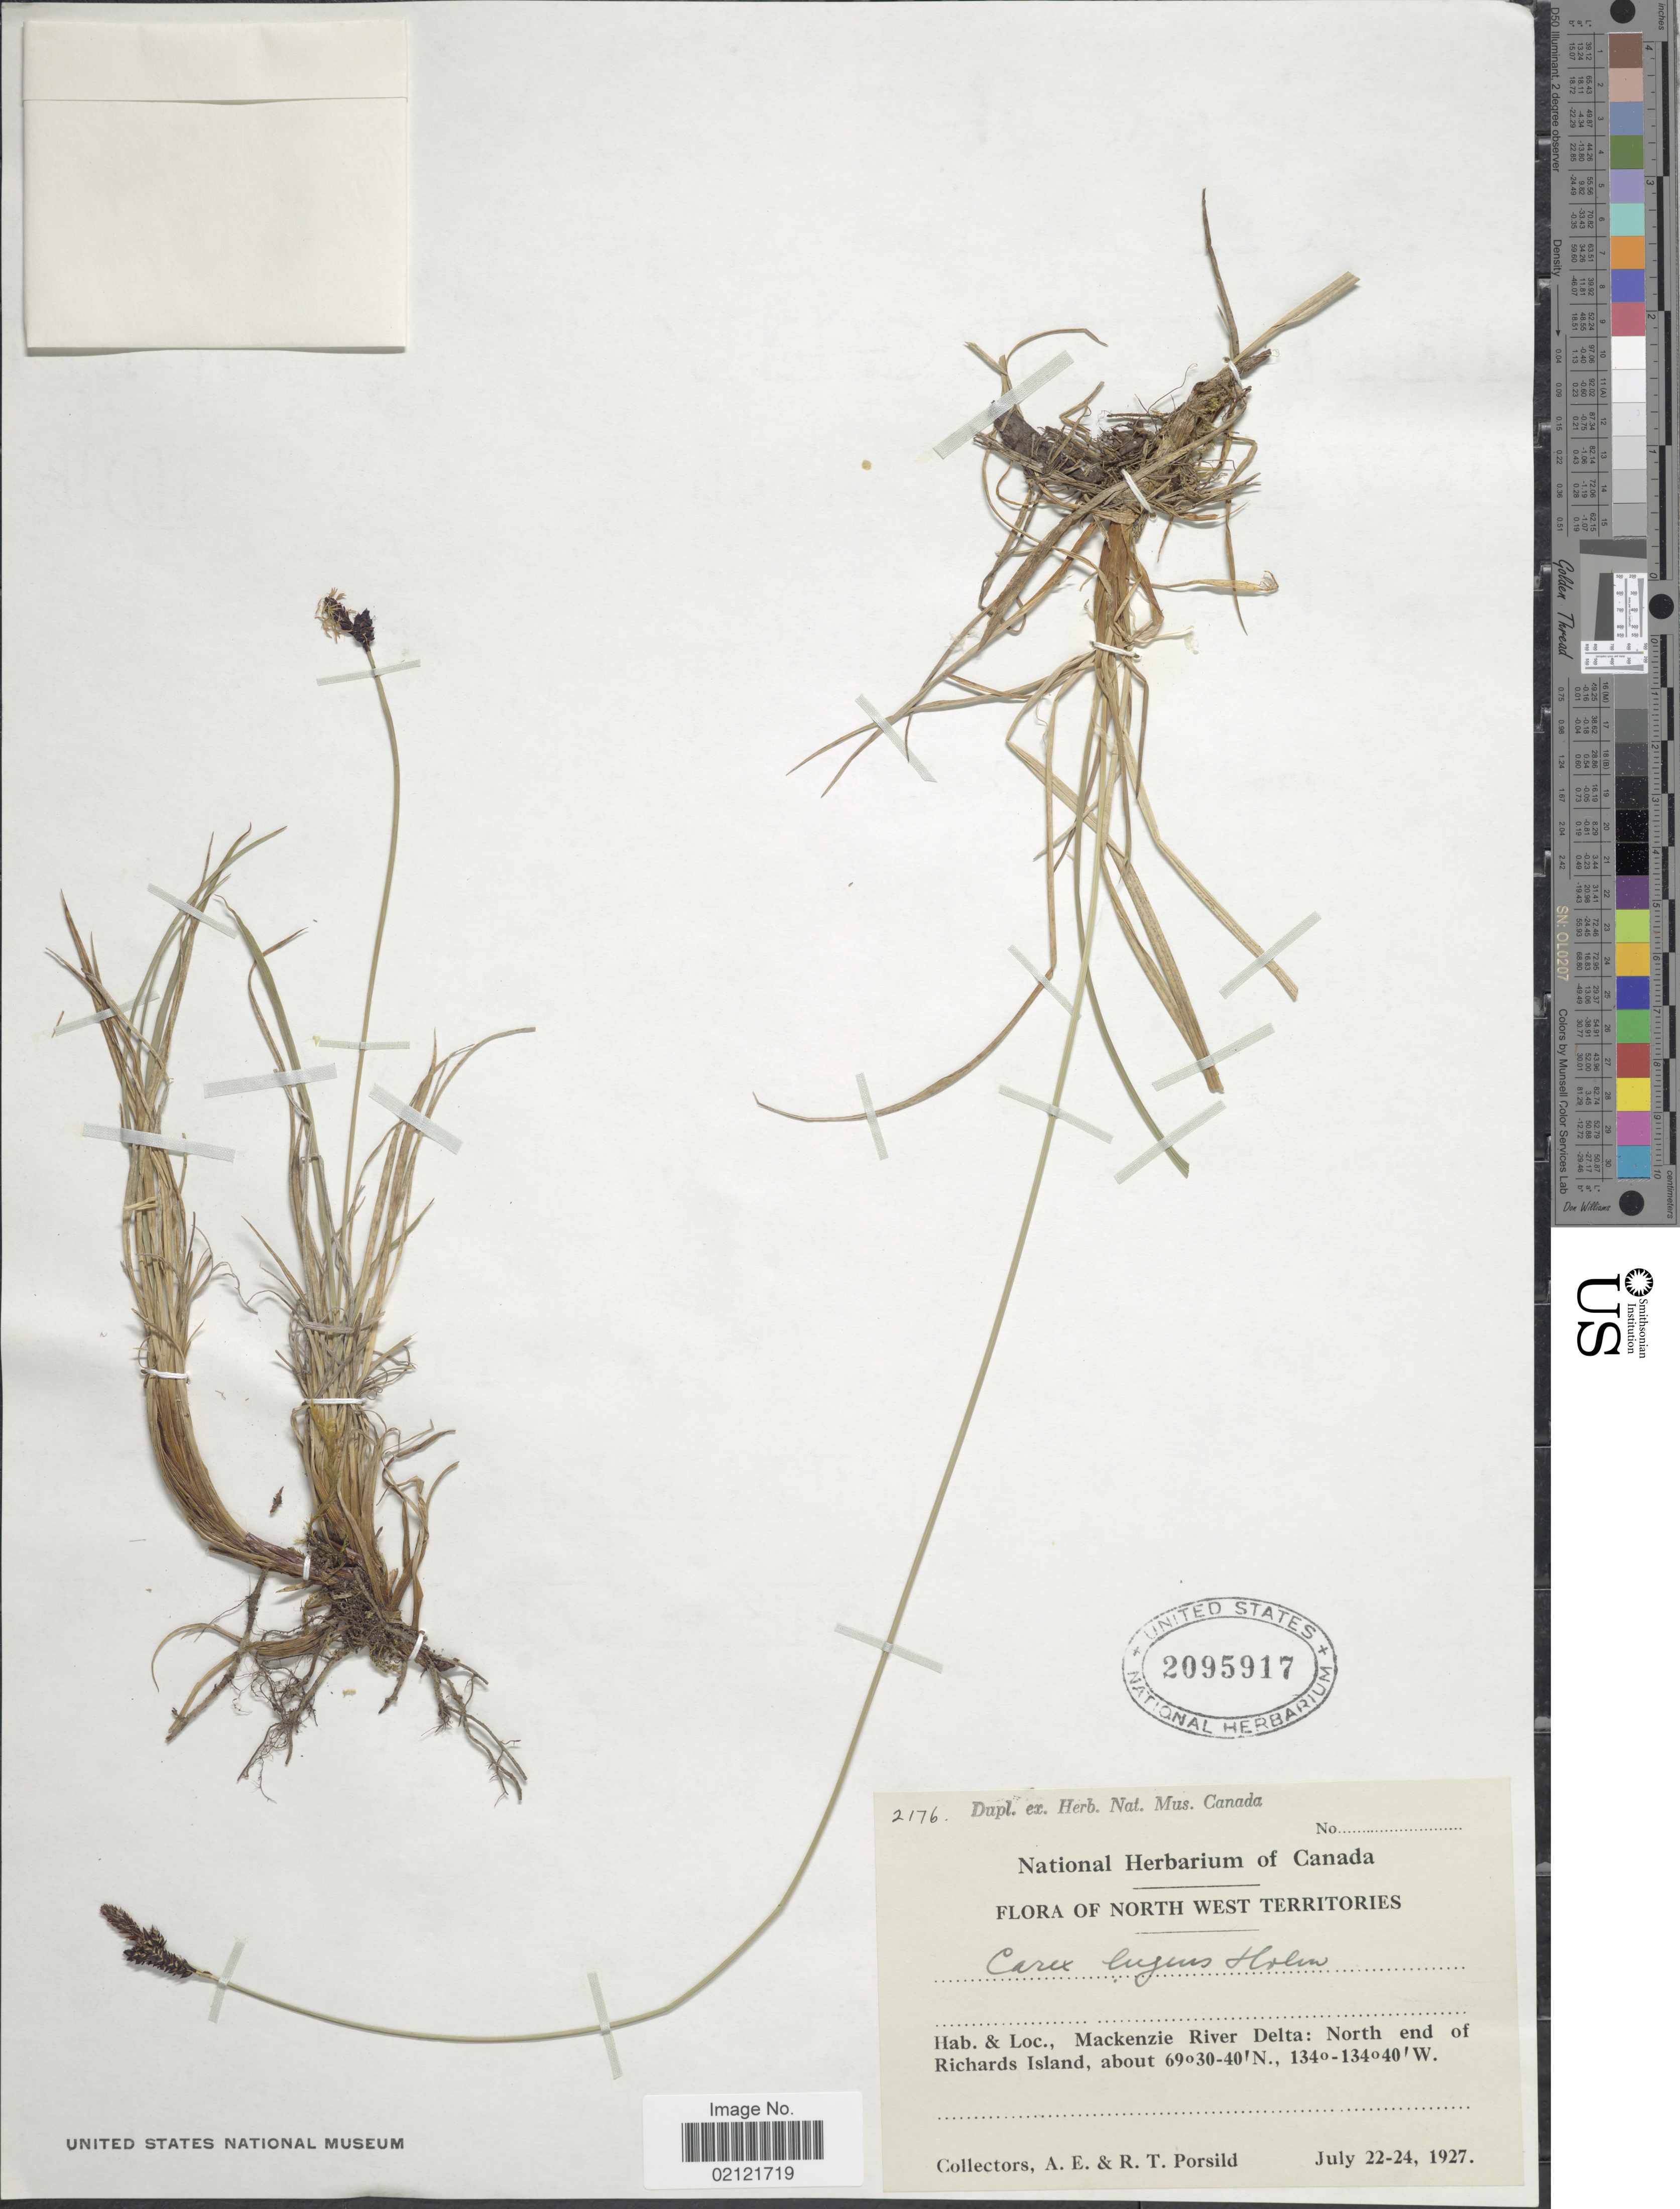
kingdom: Plantae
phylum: Tracheophyta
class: Liliopsida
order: Poales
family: Cyperaceae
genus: Carex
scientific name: Carex bigelowii subsp. lugens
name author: (Holm) T.V. Egorova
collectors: A. E. Porsild & R. T. Porsild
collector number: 2176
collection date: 1927-07-22/1927-07-24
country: Canada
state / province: Northwest Territories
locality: Mackenzie River Delta: North end of Richards Island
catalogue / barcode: US 2095917